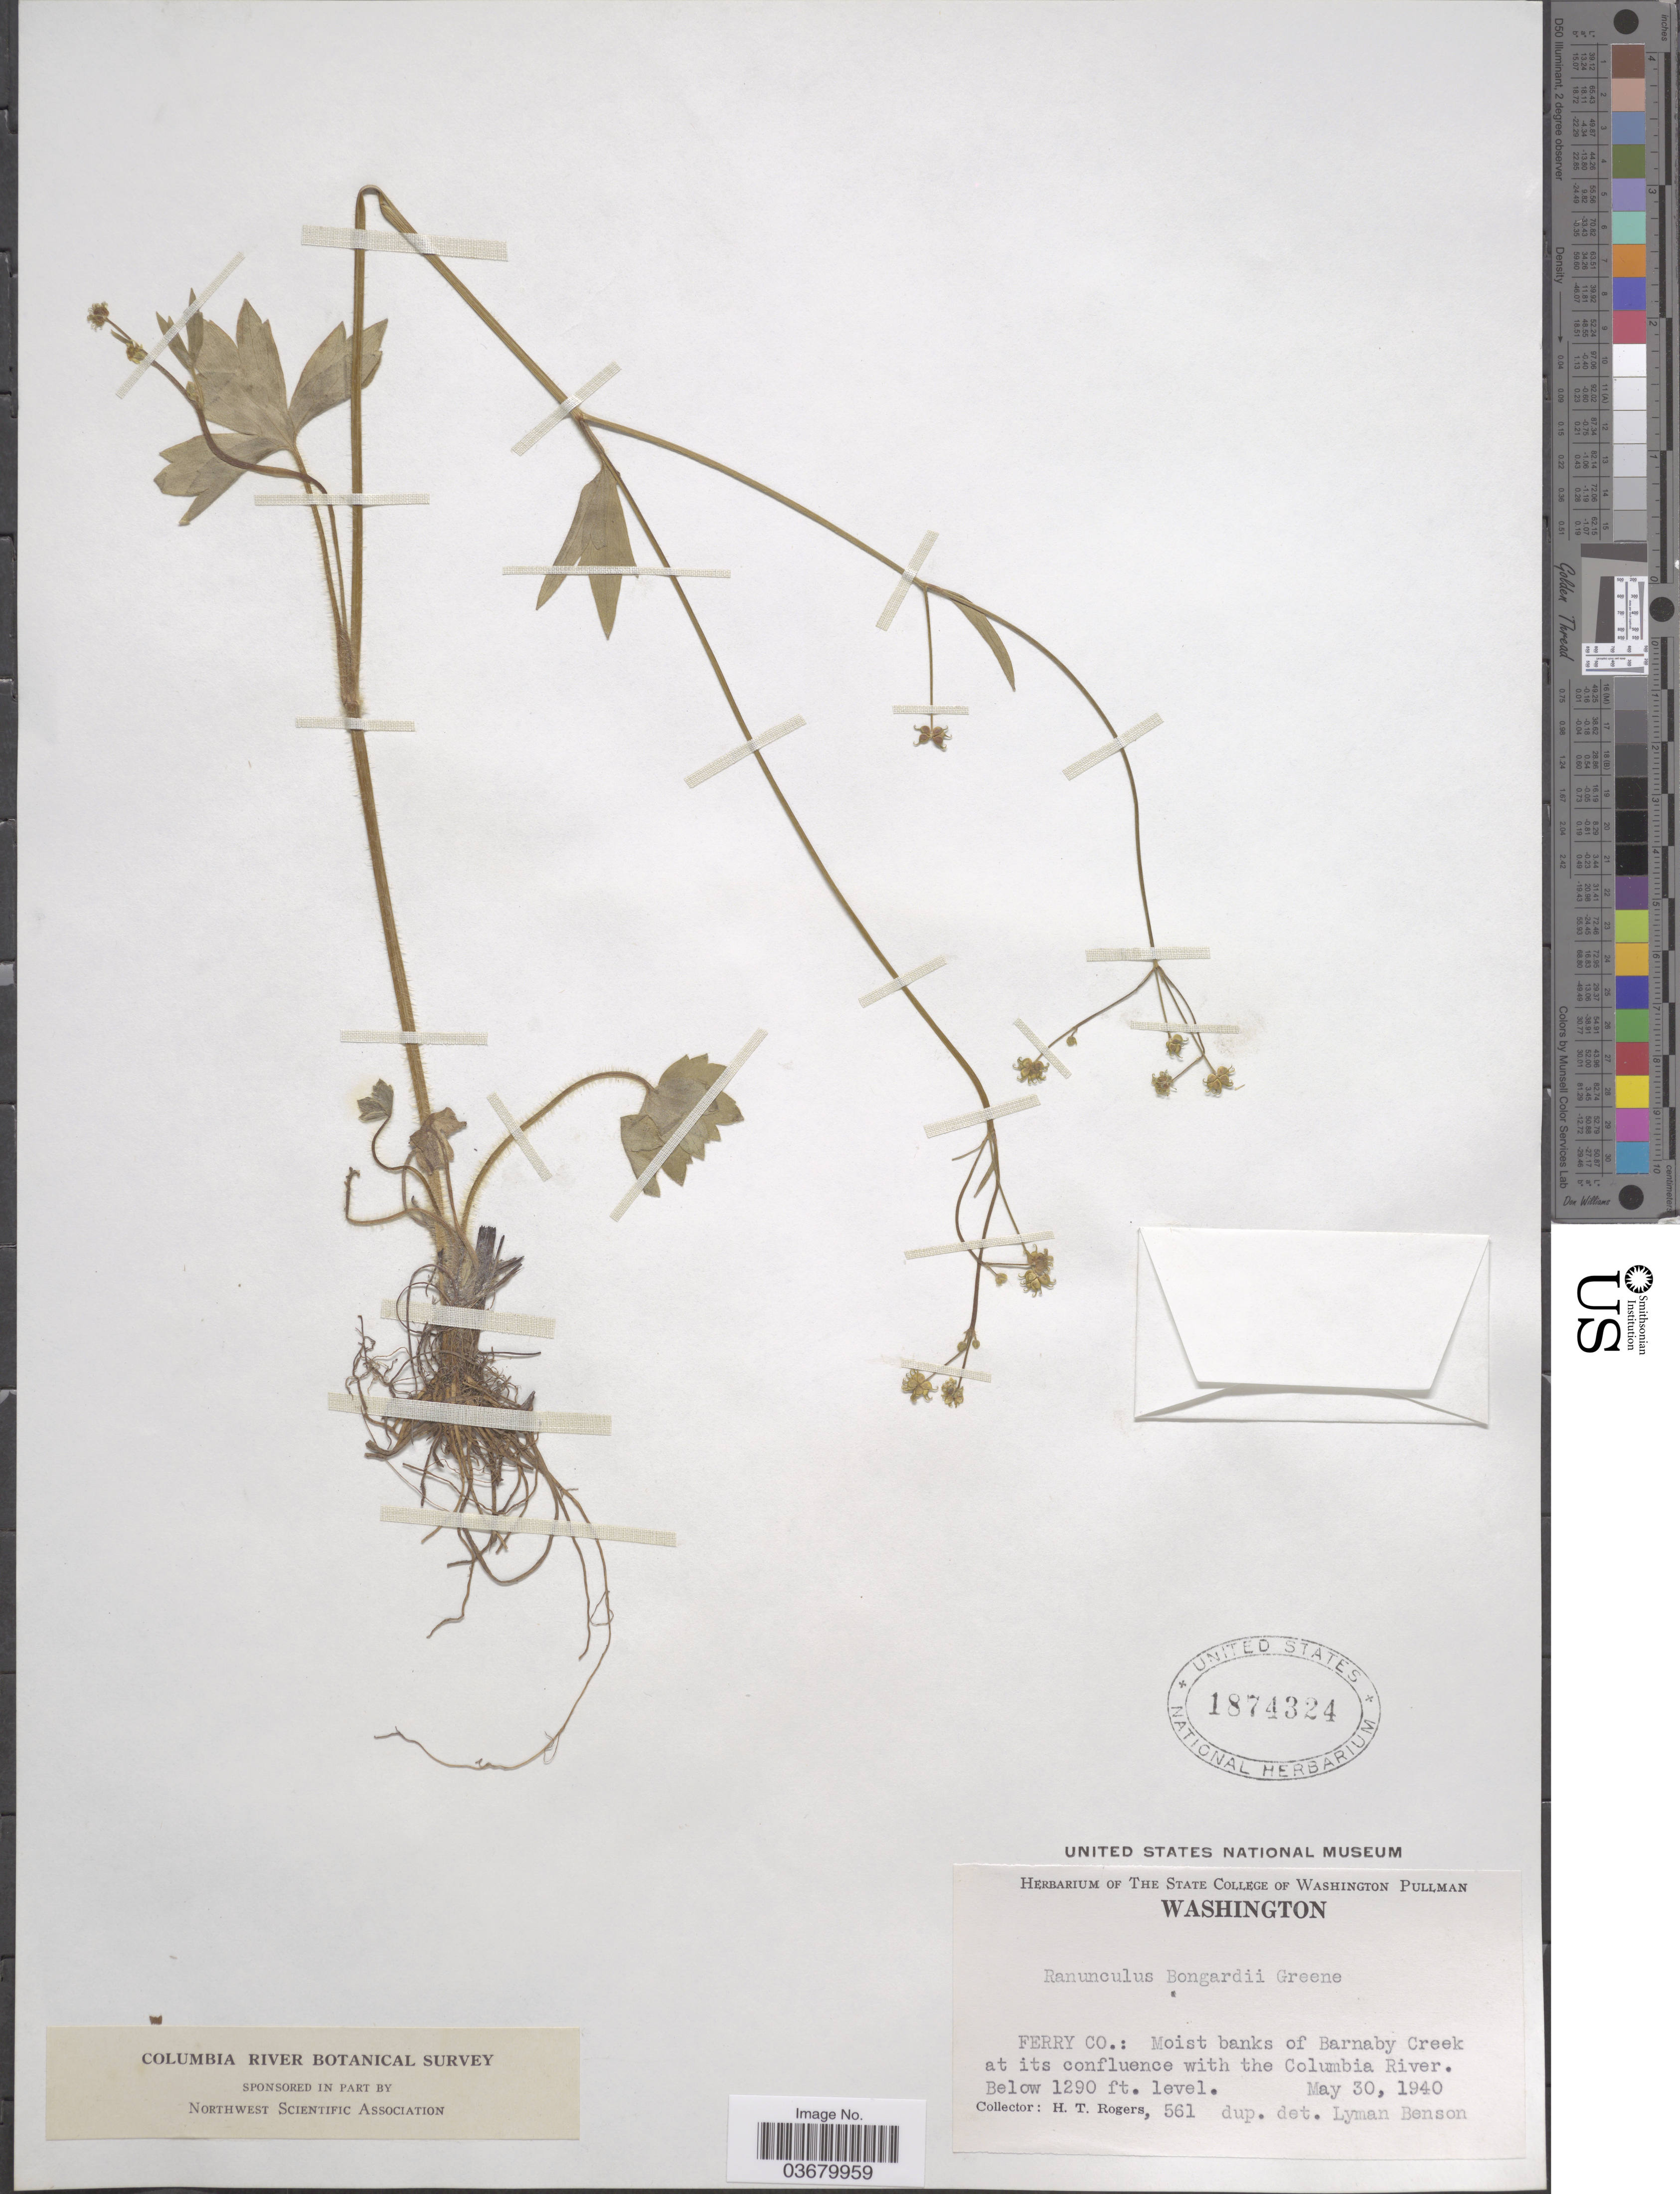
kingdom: Plantae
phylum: Tracheophyta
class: Magnoliopsida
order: Ranunculales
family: Ranunculaceae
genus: Ranunculus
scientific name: Ranunculus bongardii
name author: Greene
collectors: H. Rogers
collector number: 561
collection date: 1940-05-30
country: United States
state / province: Washington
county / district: Ferry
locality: Ferry Co.: Moist banks of Barnaby Creek at its confluence with the Columbia River.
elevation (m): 393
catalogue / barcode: US 1874324